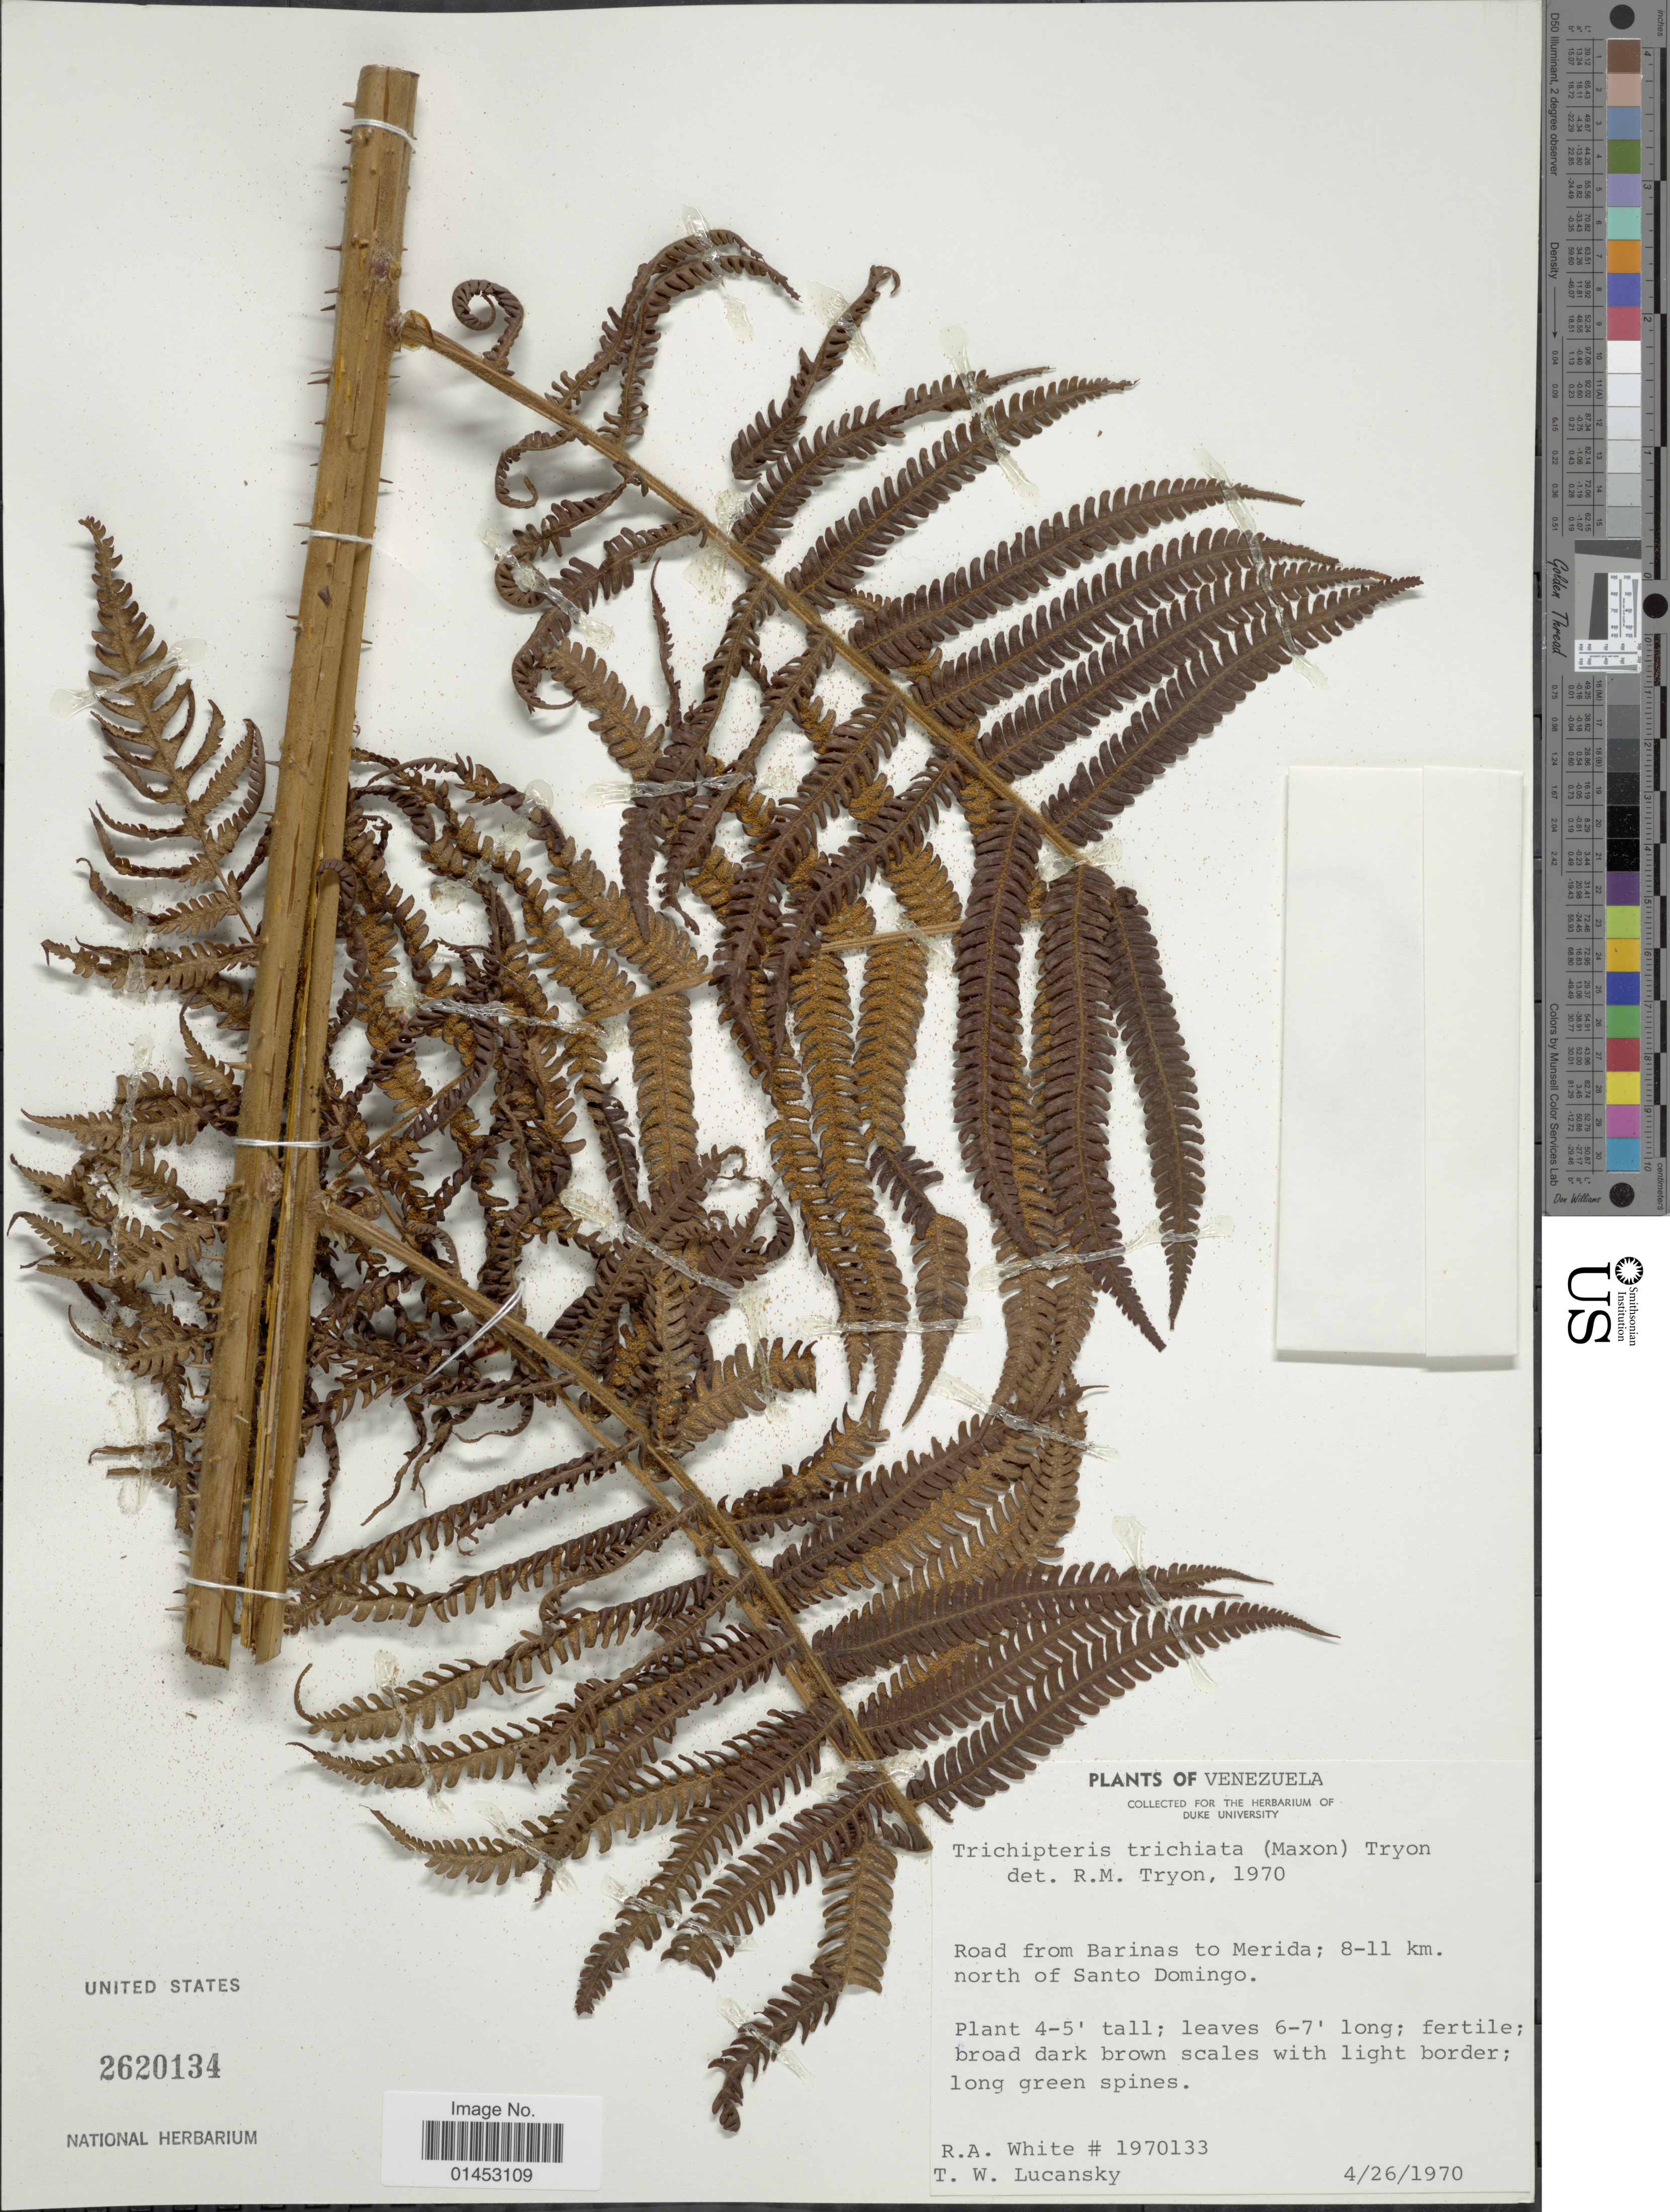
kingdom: Plantae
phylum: Tracheophyta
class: Polypodiopsida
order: Cyatheales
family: Cyatheaceae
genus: Cyathea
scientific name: Cyathea trichiata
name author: (Maxon) Domin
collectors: R. A. White & T. Lucansky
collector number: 1970133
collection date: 1970-04-26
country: Venezuela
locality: Road from Barinas to Merida; 8-11 km north of Santo Domingo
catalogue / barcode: US 2620134